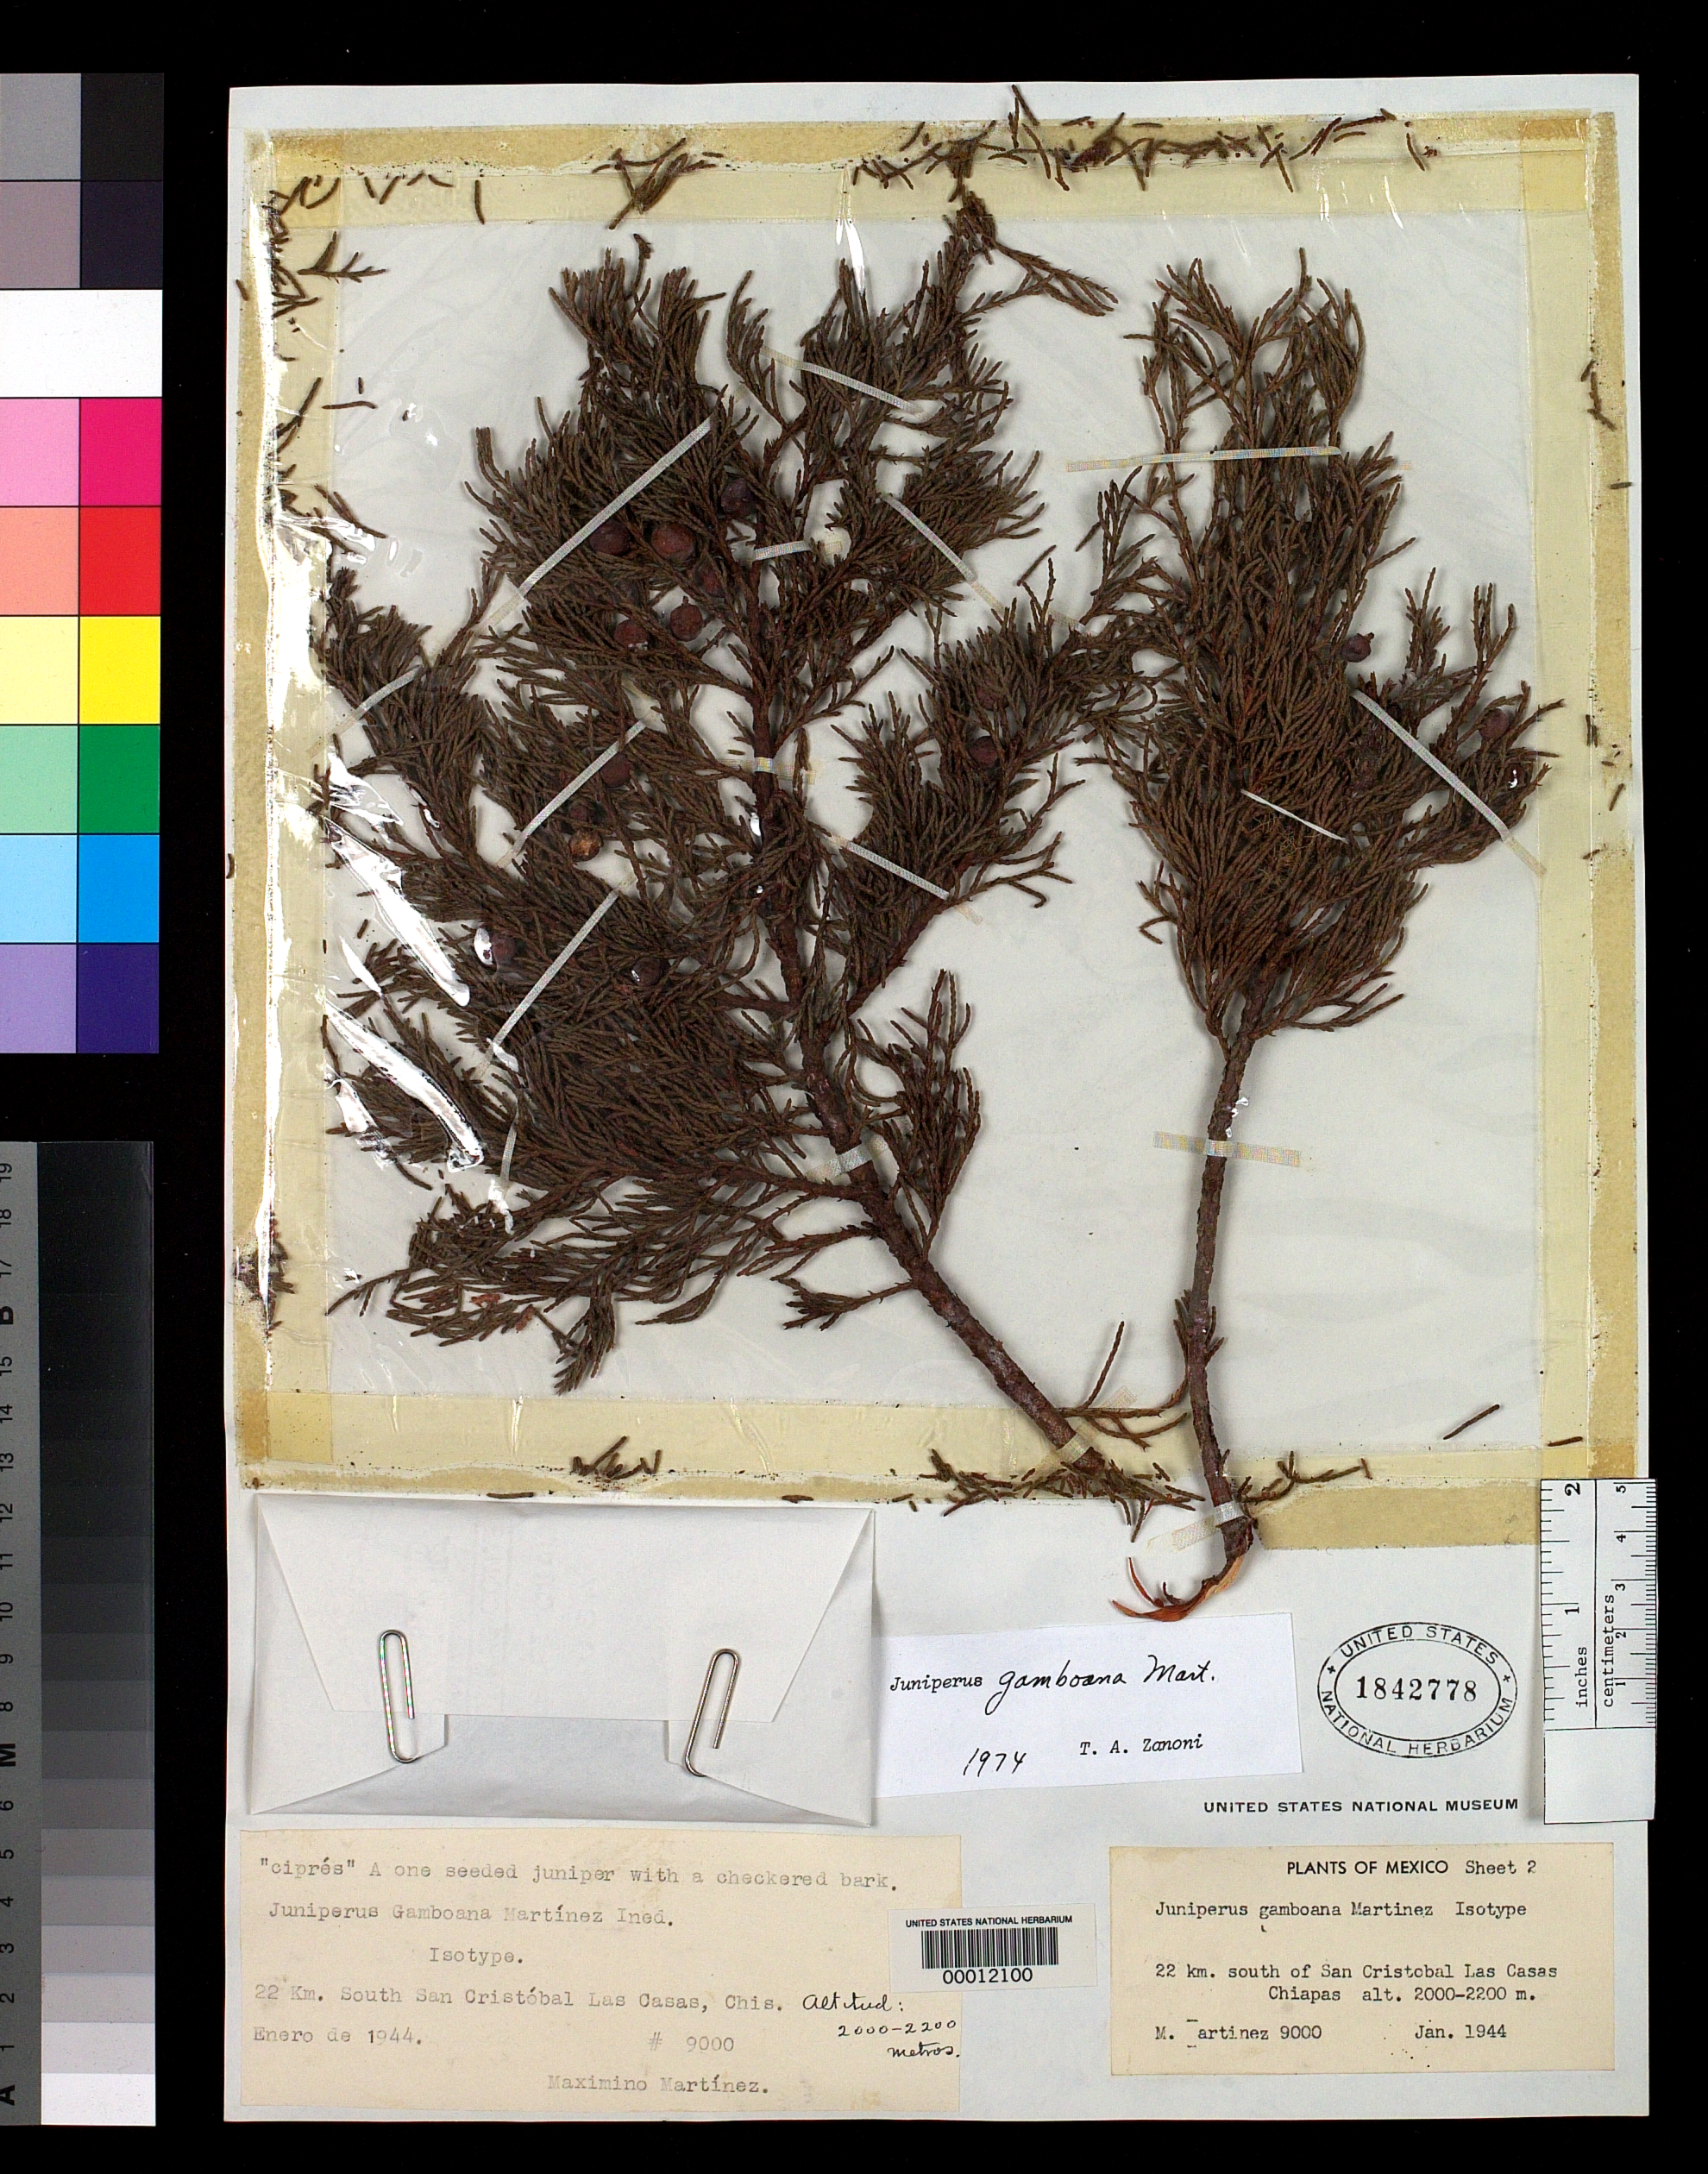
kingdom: Plantae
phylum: Tracheophyta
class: Pinopsida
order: Pinales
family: Cupressaceae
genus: Juniperus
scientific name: Juniperus gamboana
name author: Martínez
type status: Isotype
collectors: M. Martínez M.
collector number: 9000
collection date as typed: Jan 1944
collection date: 1944-01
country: Mexico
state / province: Chiapas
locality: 22 km S of San Cristobal Las Casas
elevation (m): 2000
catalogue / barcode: US 1842778